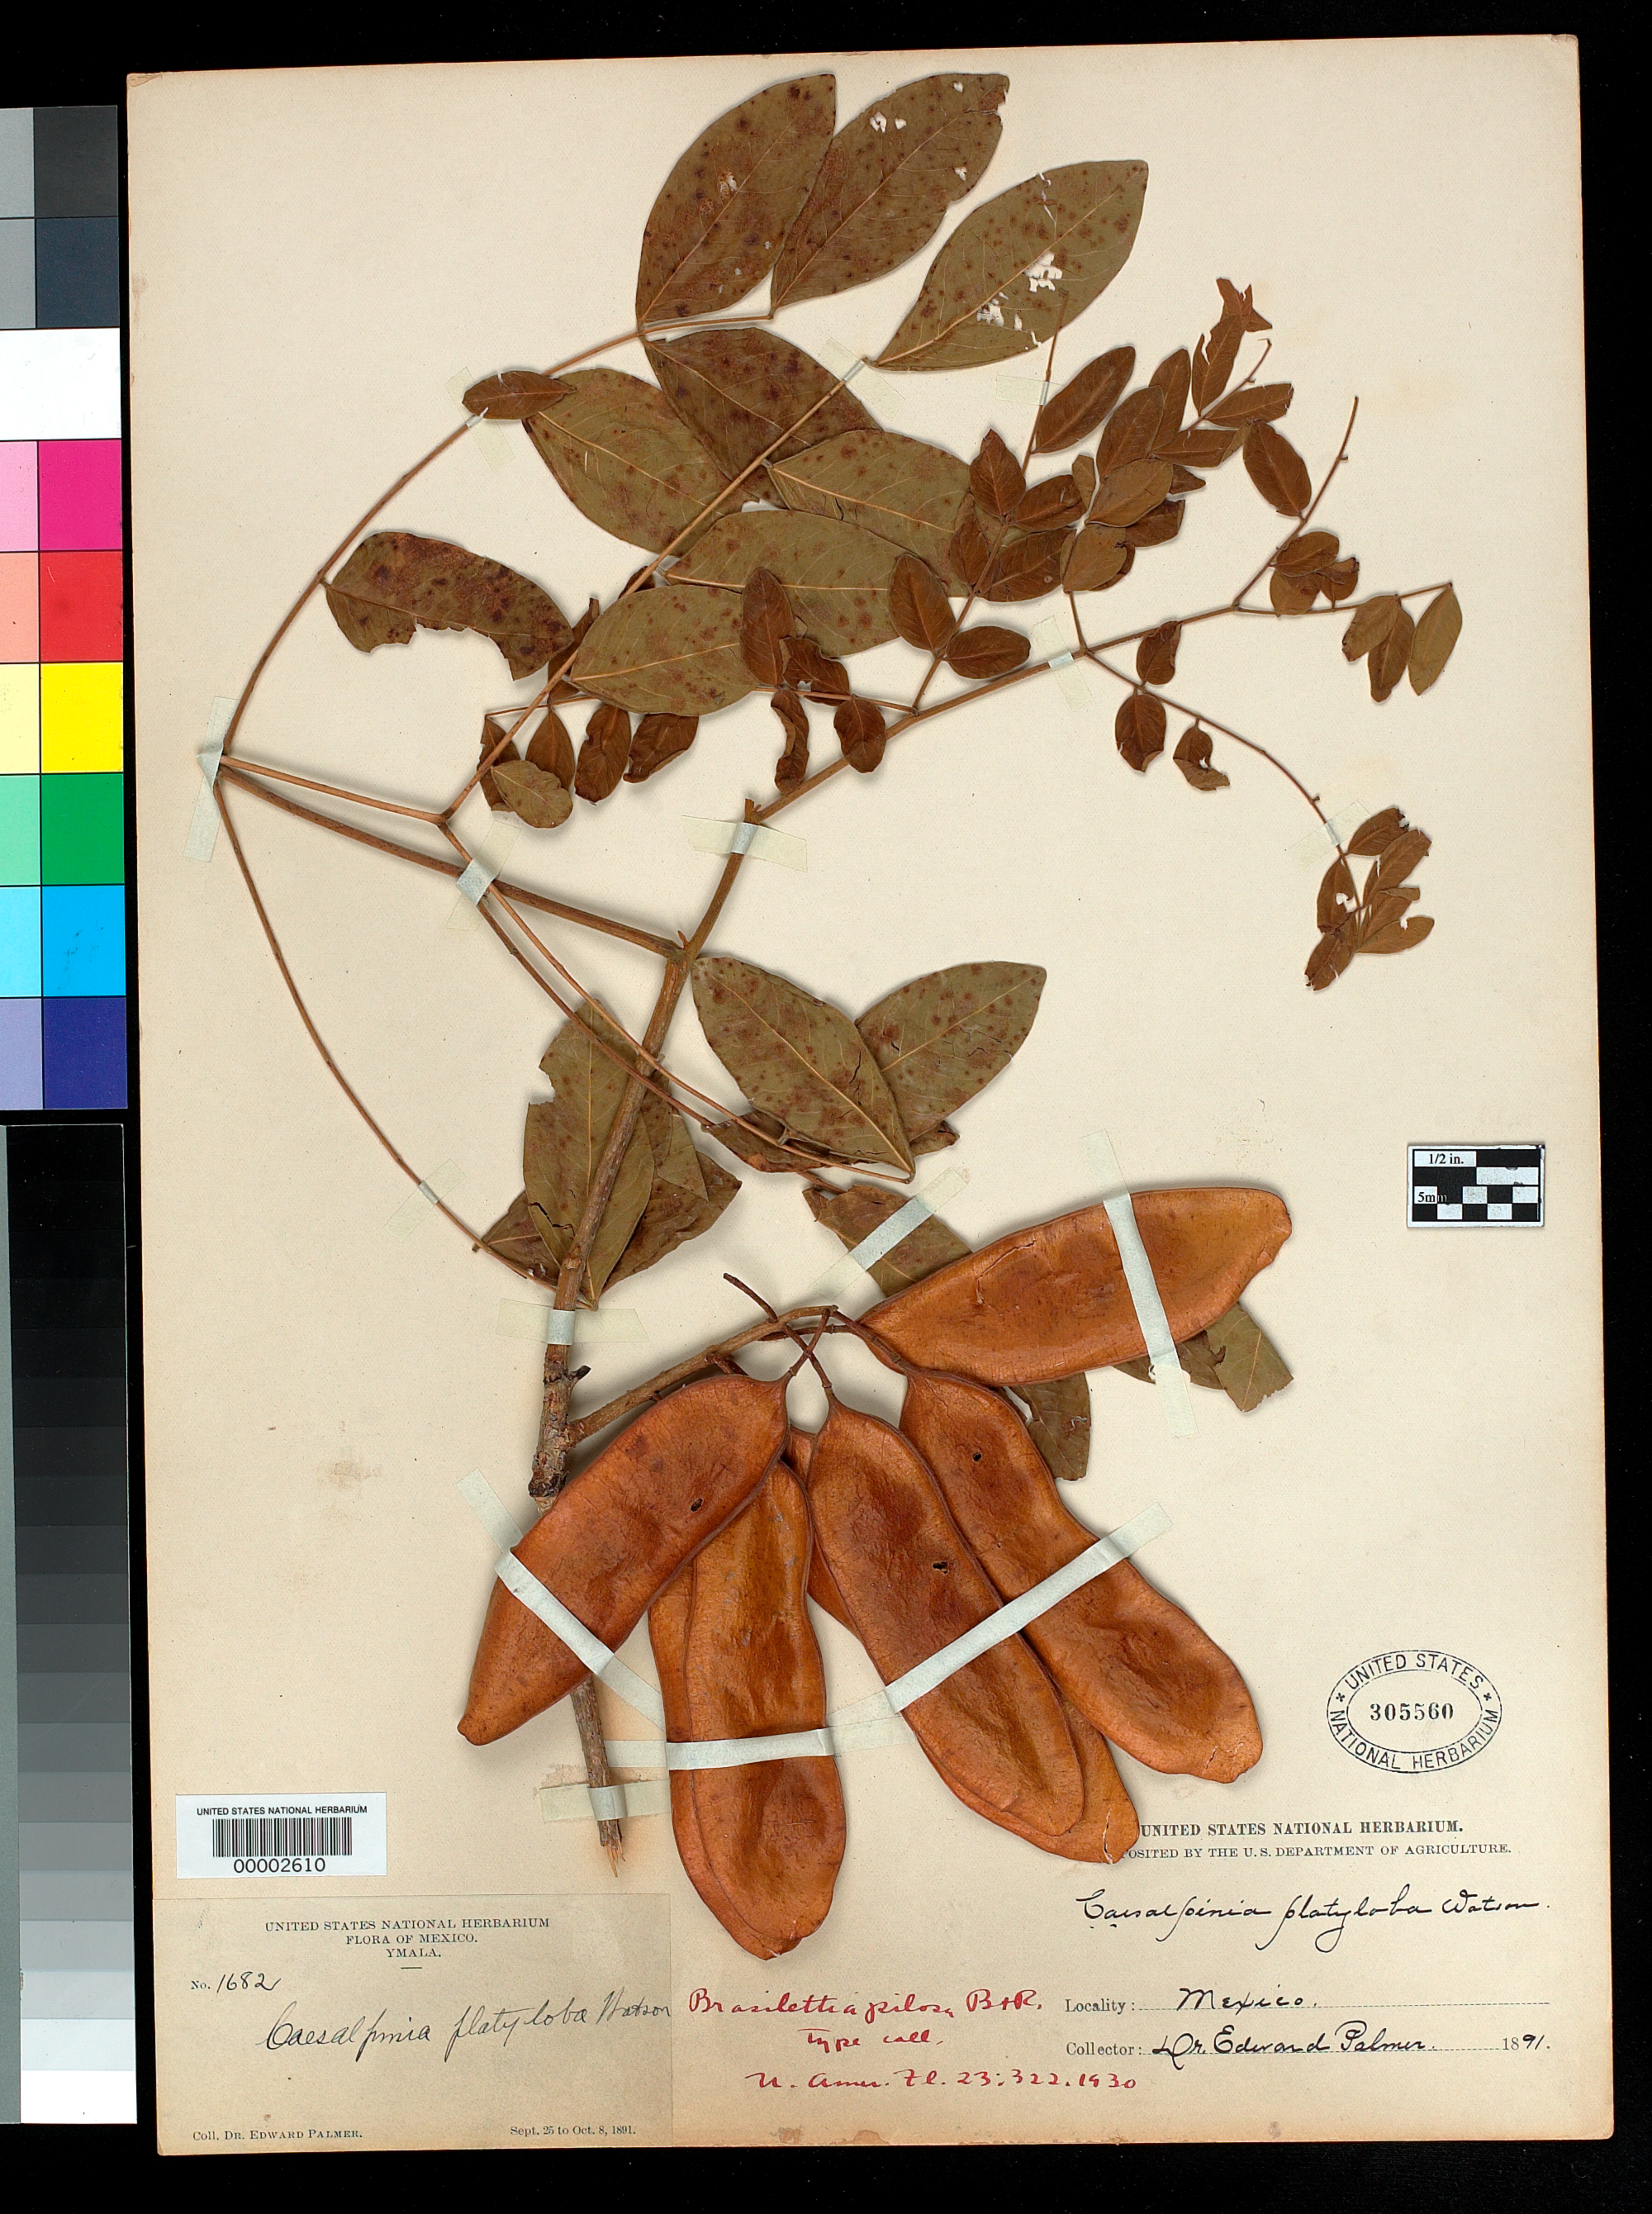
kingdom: Plantae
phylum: Tracheophyta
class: Magnoliopsida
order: Fabales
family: Fabaceae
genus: Brasilettia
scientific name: Brasilettia pilosa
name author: Britton & Rose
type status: Isotype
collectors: E. Palmer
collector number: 1682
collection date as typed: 1891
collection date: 1891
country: Mexico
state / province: Sinaloa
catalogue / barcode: US 305560